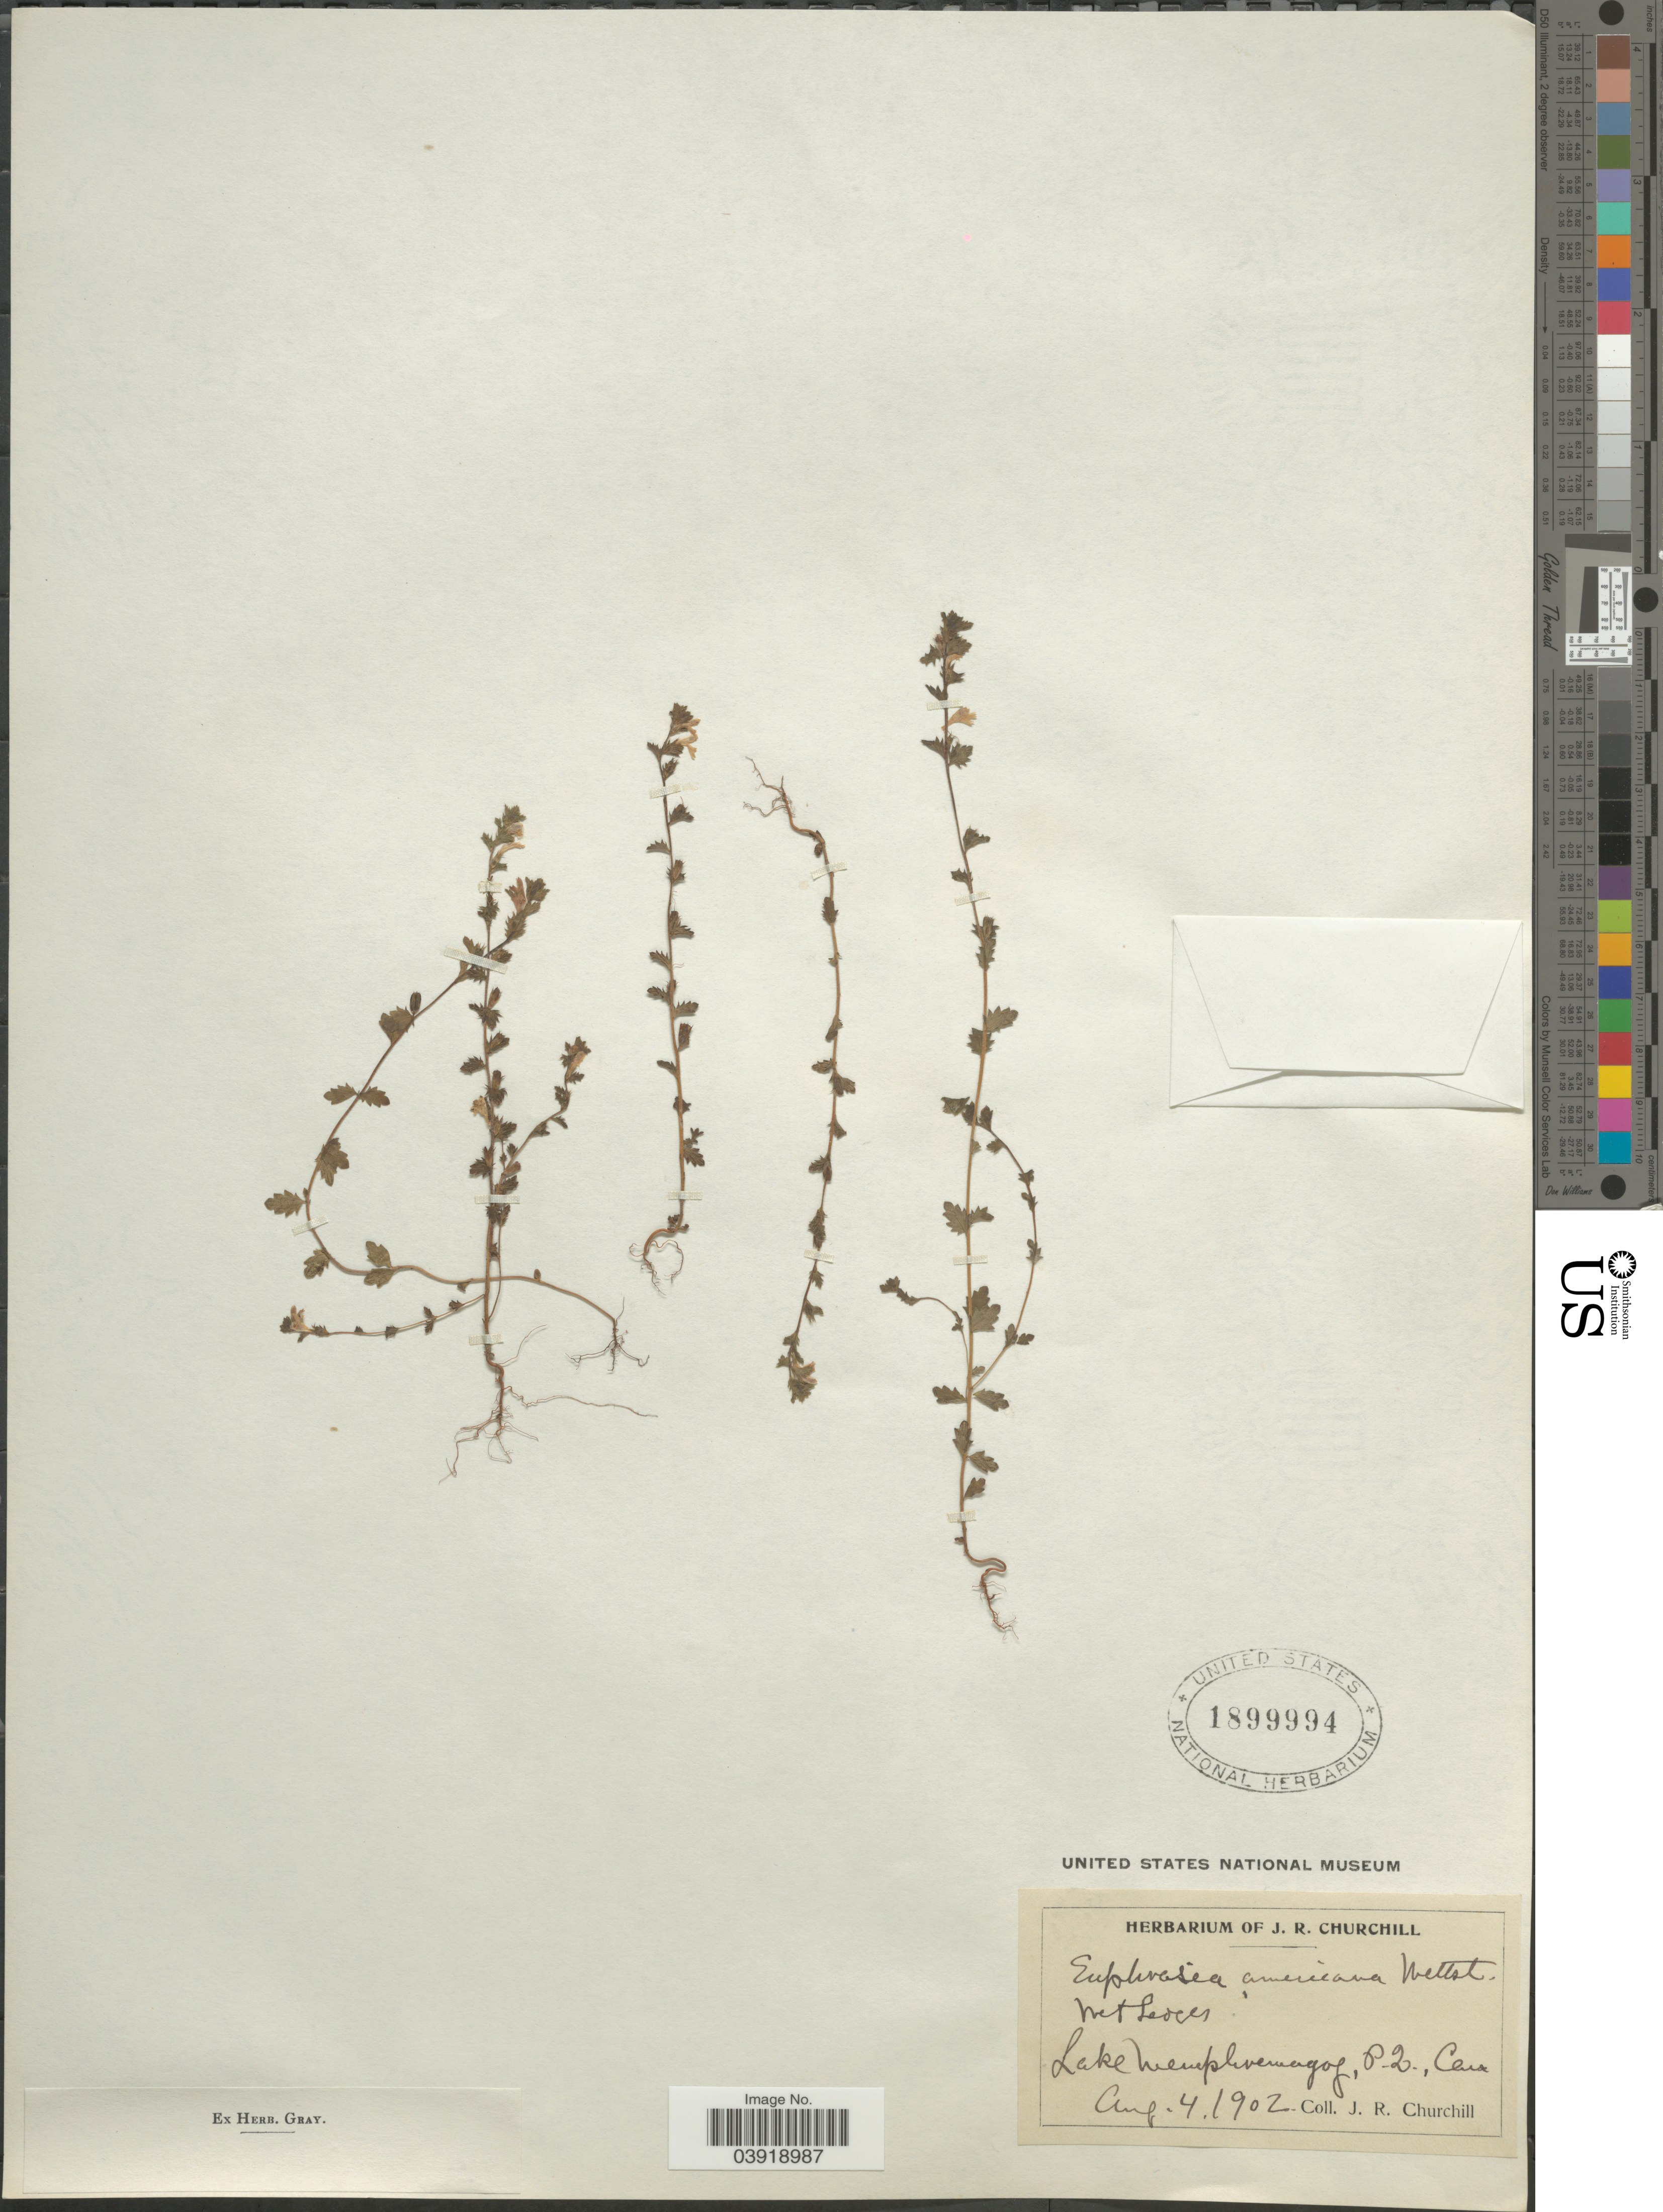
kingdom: Plantae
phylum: Tracheophyta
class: Magnoliopsida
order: Lamiales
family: Orobanchaceae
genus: Euphrasia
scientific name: Euphrasia americana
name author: Wettst.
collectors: J. Churchill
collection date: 1902-08-04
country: Canada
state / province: Quebec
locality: Lake Memphremagog.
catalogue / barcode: US 1899994